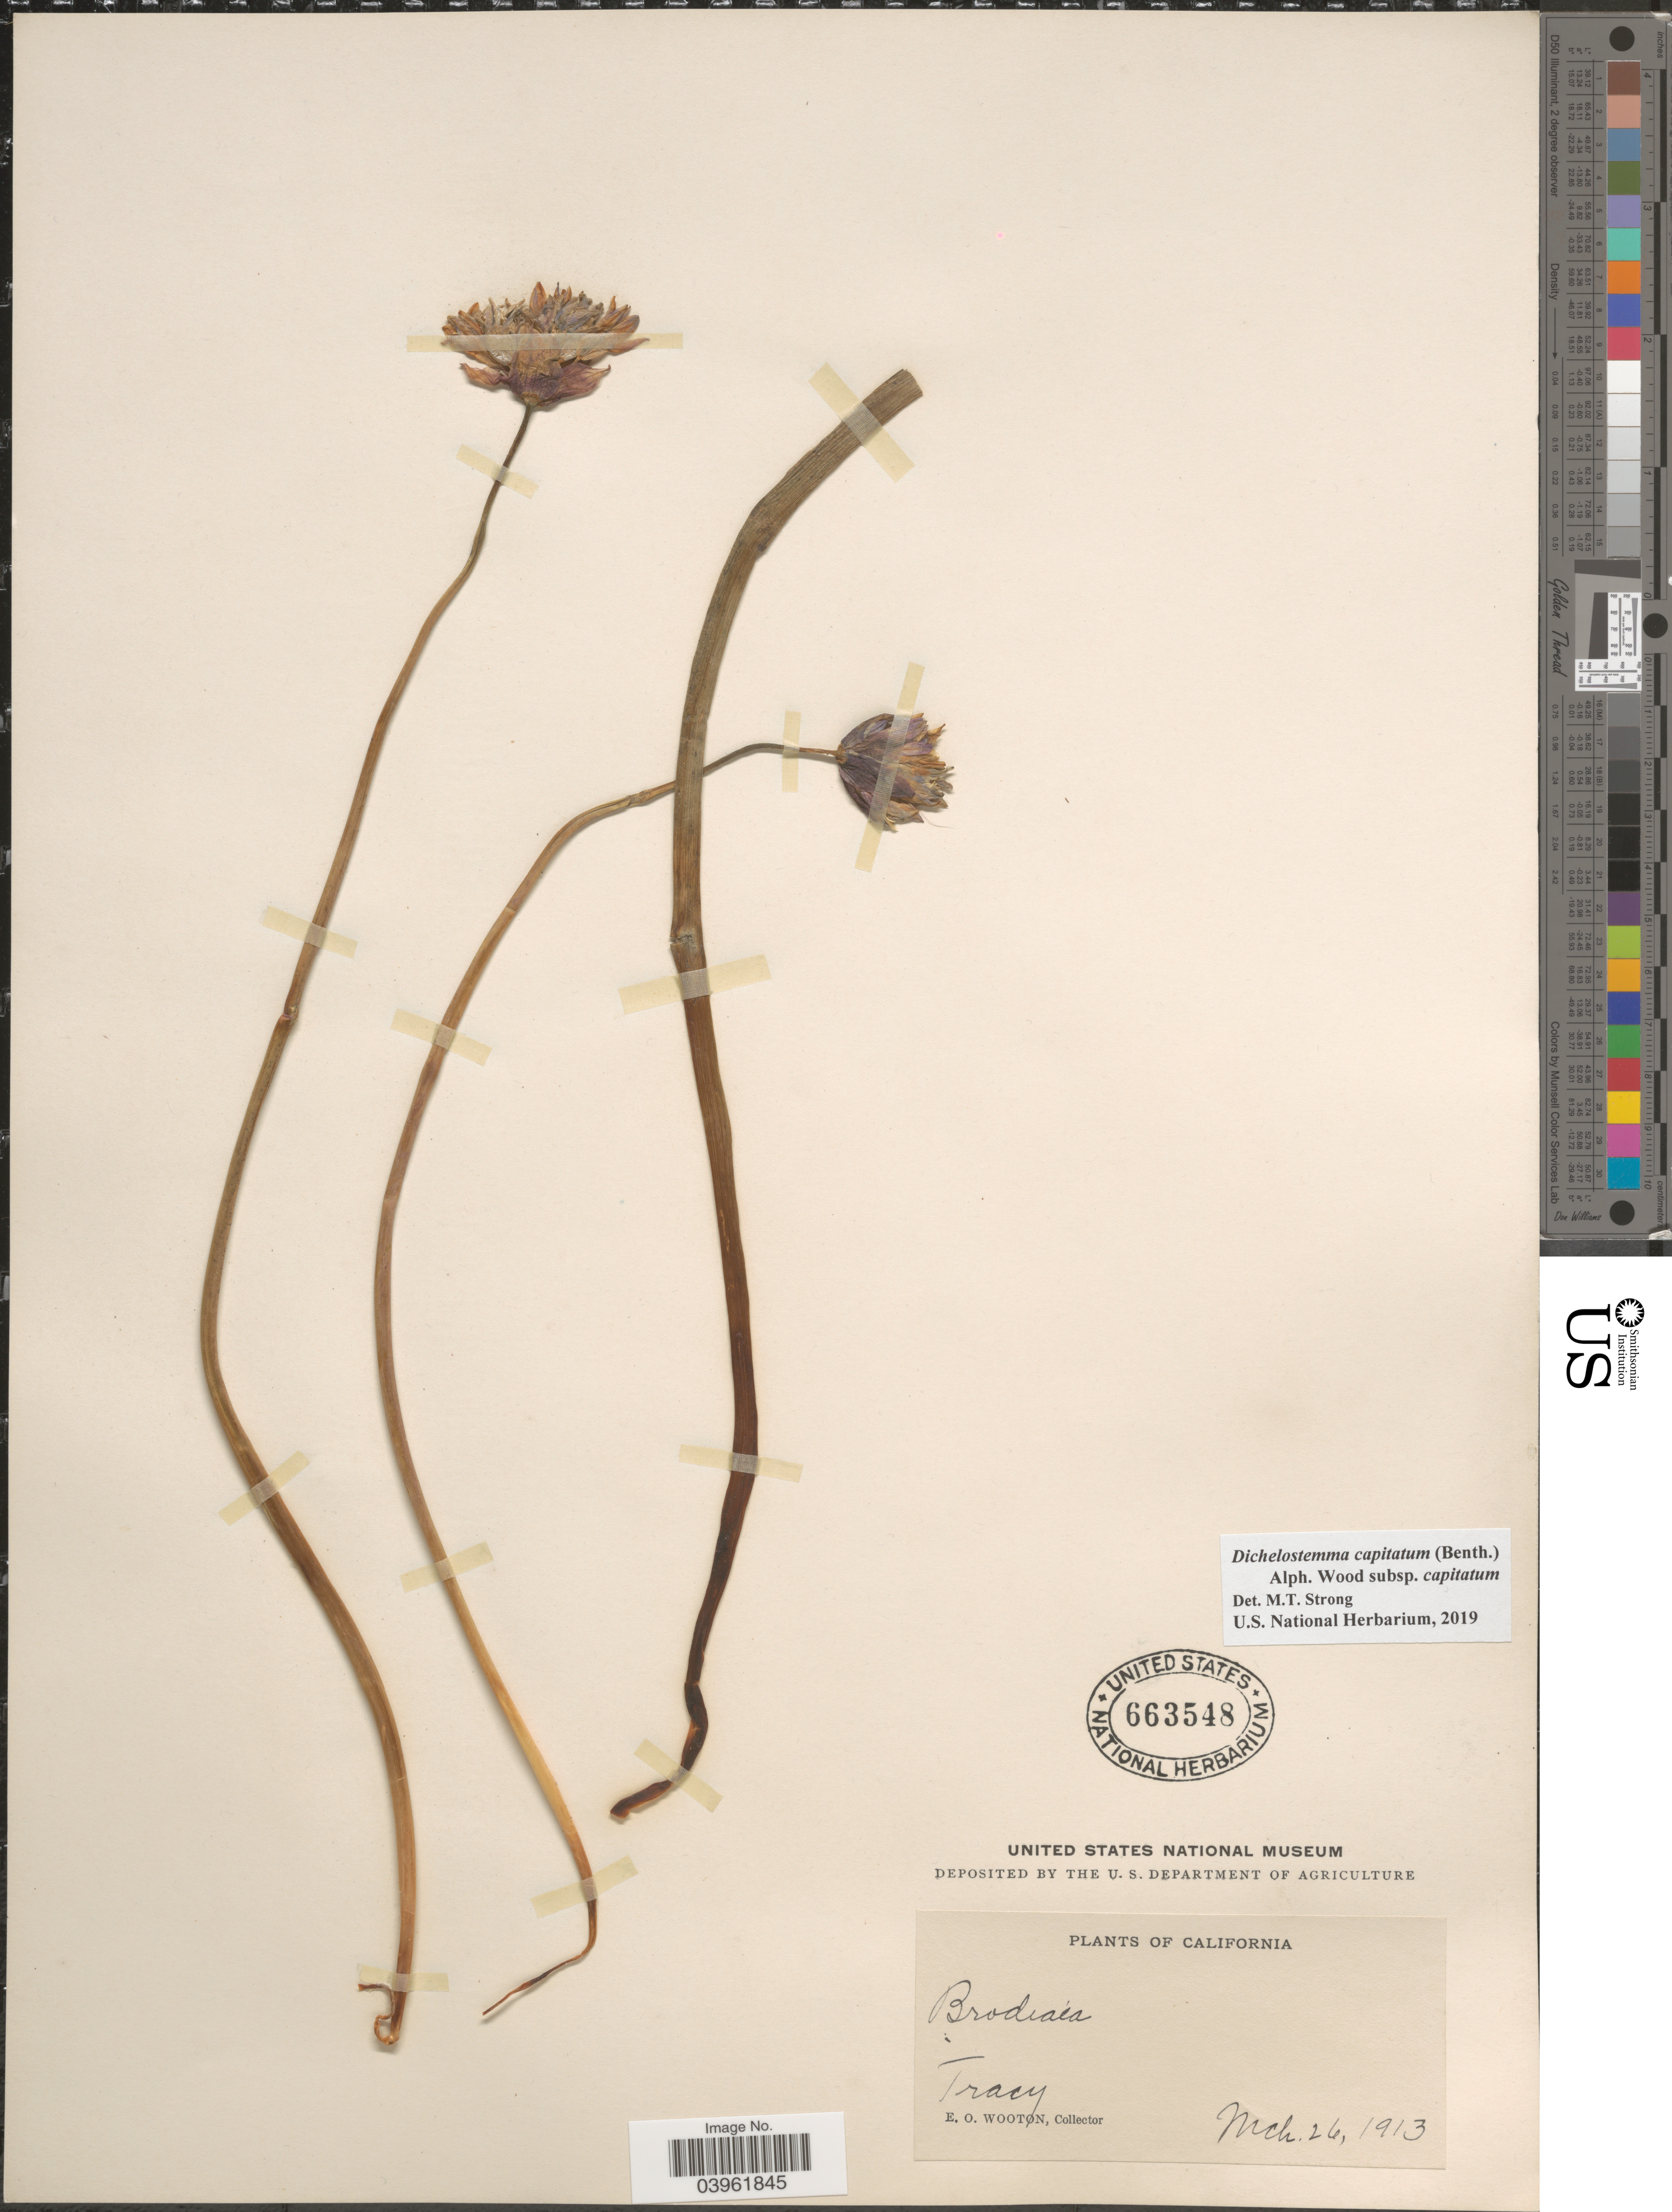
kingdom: Plantae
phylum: Tracheophyta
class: Liliopsida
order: Asparagales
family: Asparagaceae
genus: Dichelostemma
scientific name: Dichelostemma capitatum subsp. capitatum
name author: (Benth.) Alph. Wood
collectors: E. O. Wooton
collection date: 1913-03-26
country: United States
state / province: California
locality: Tracy.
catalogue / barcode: US 663548